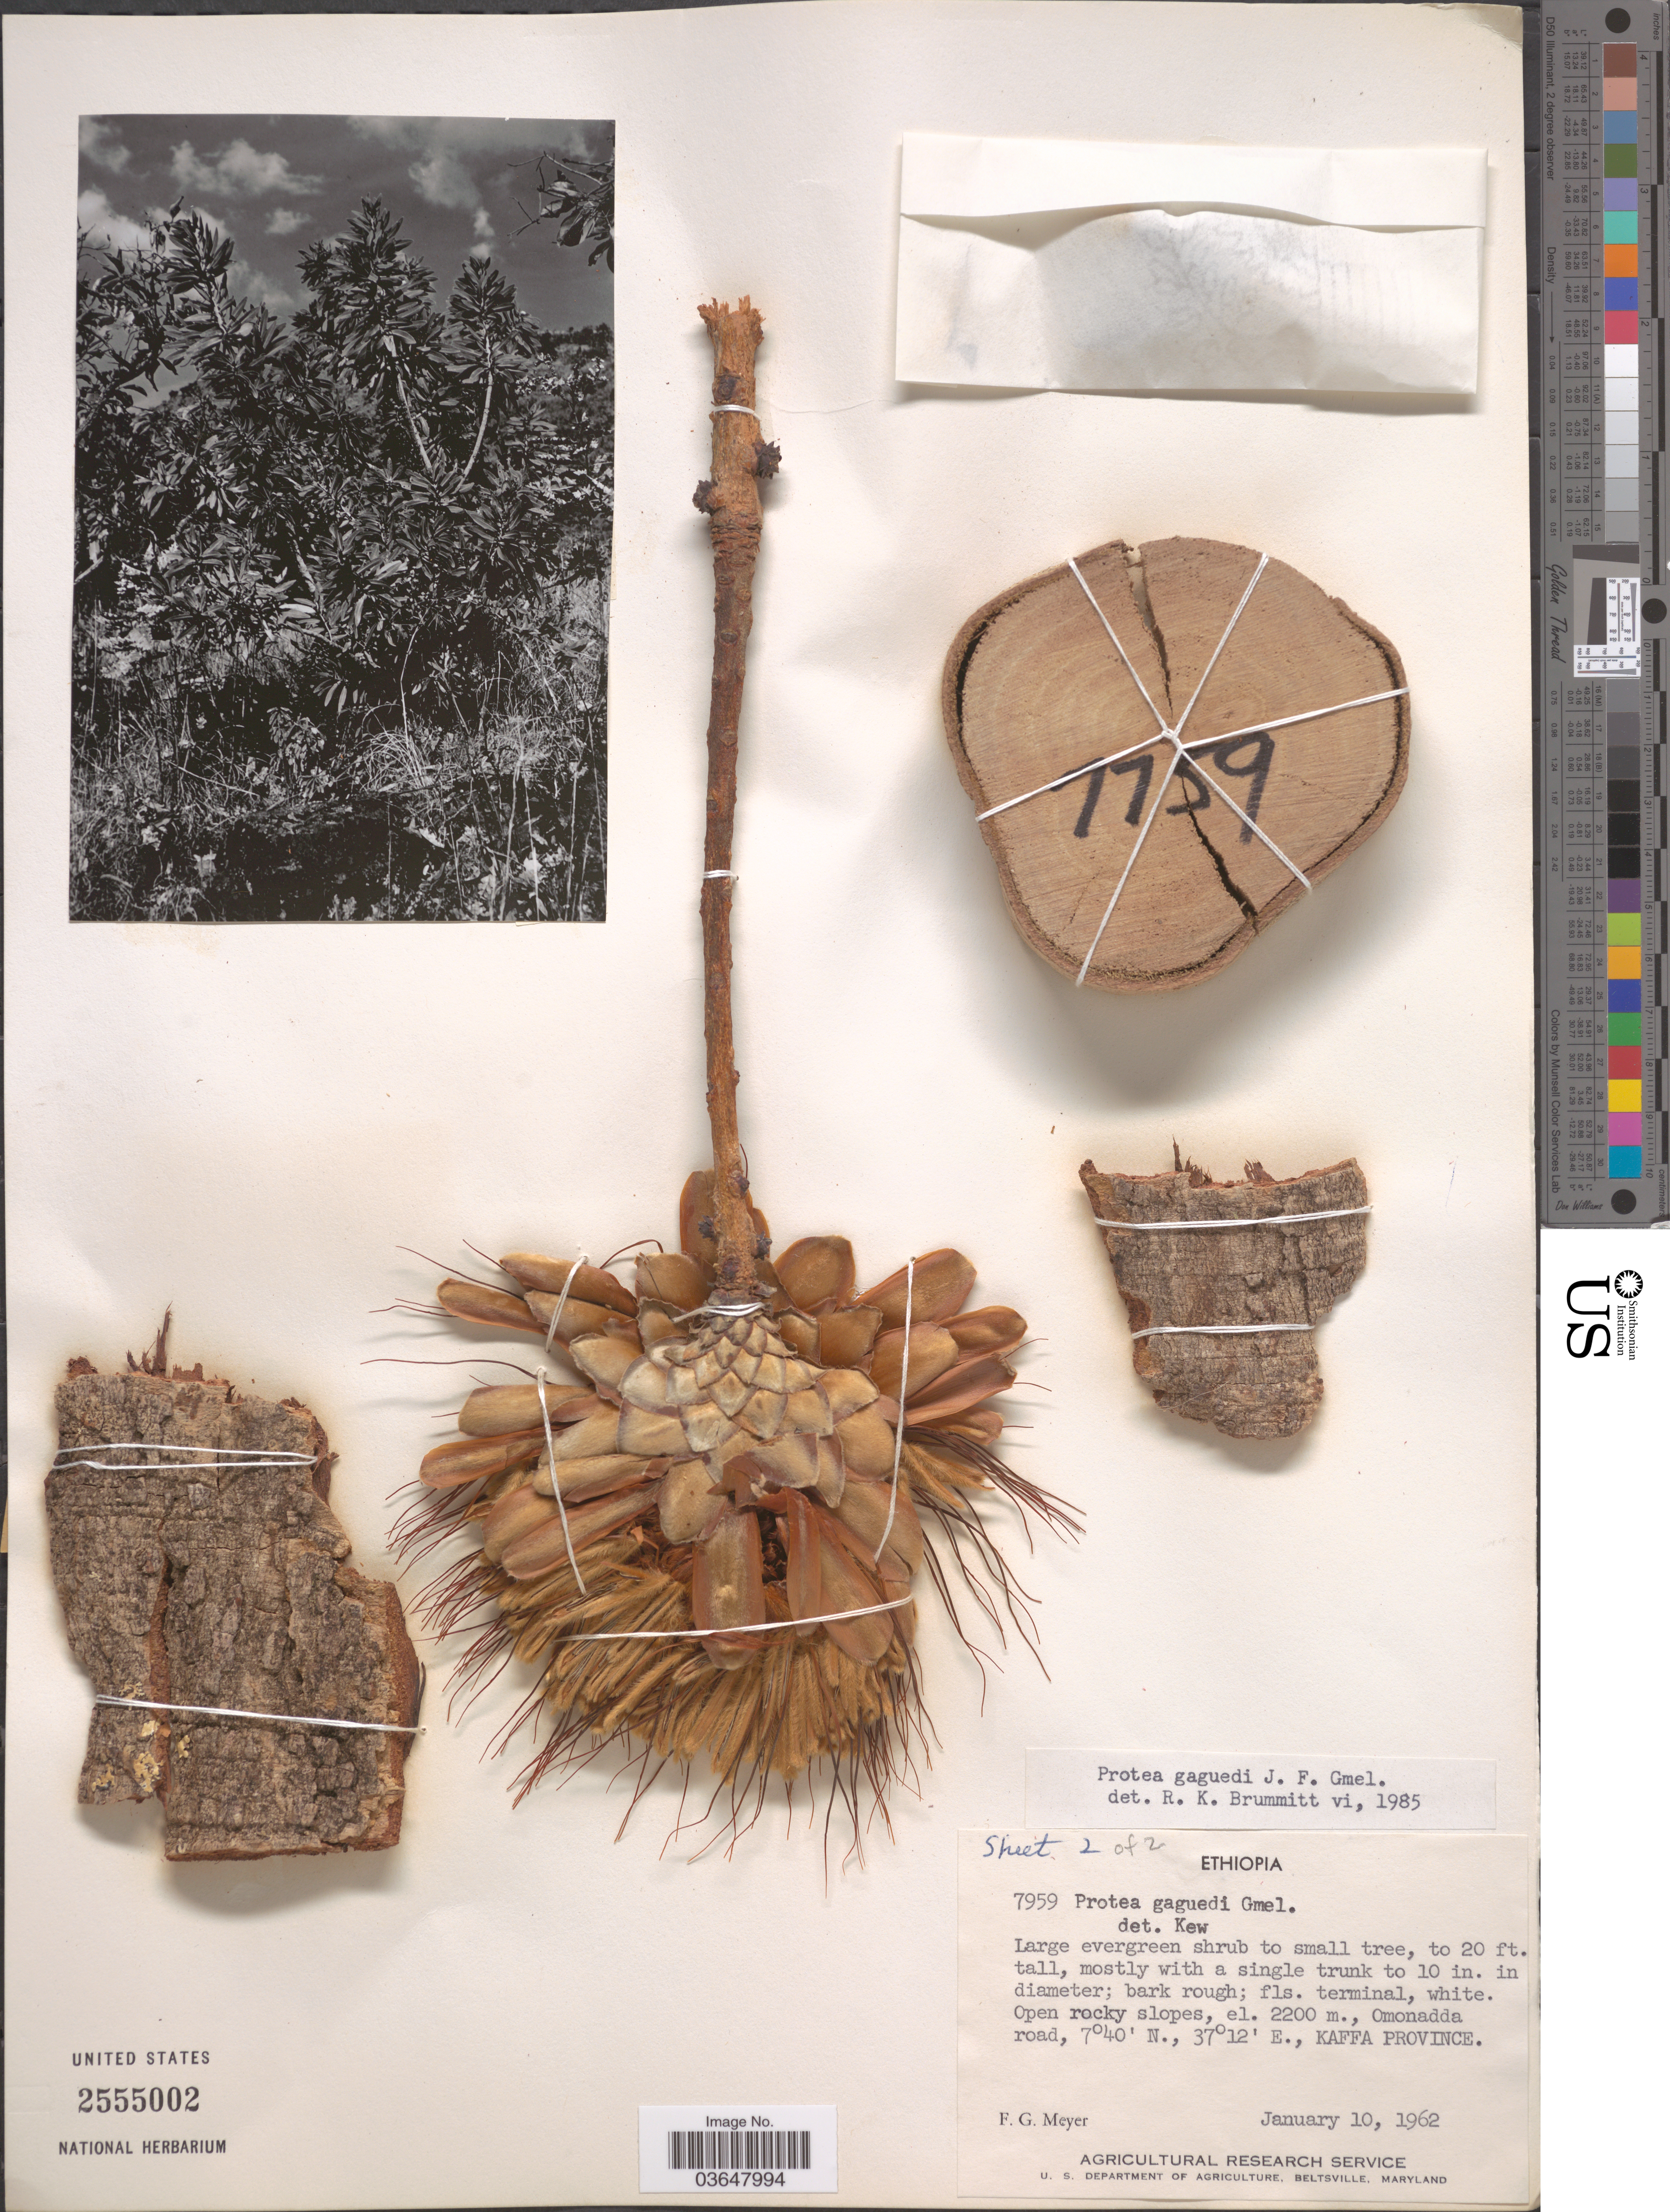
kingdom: Plantae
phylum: Tracheophyta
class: Magnoliopsida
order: Proteales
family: Proteaceae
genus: Protea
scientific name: Protea gaguedi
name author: J.F. Gmel.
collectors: F. G. Meyer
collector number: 7959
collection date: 1962-01-10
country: Ethiopia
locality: Omonadda road, Kaffa Province.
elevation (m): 2200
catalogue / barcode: US 2555002